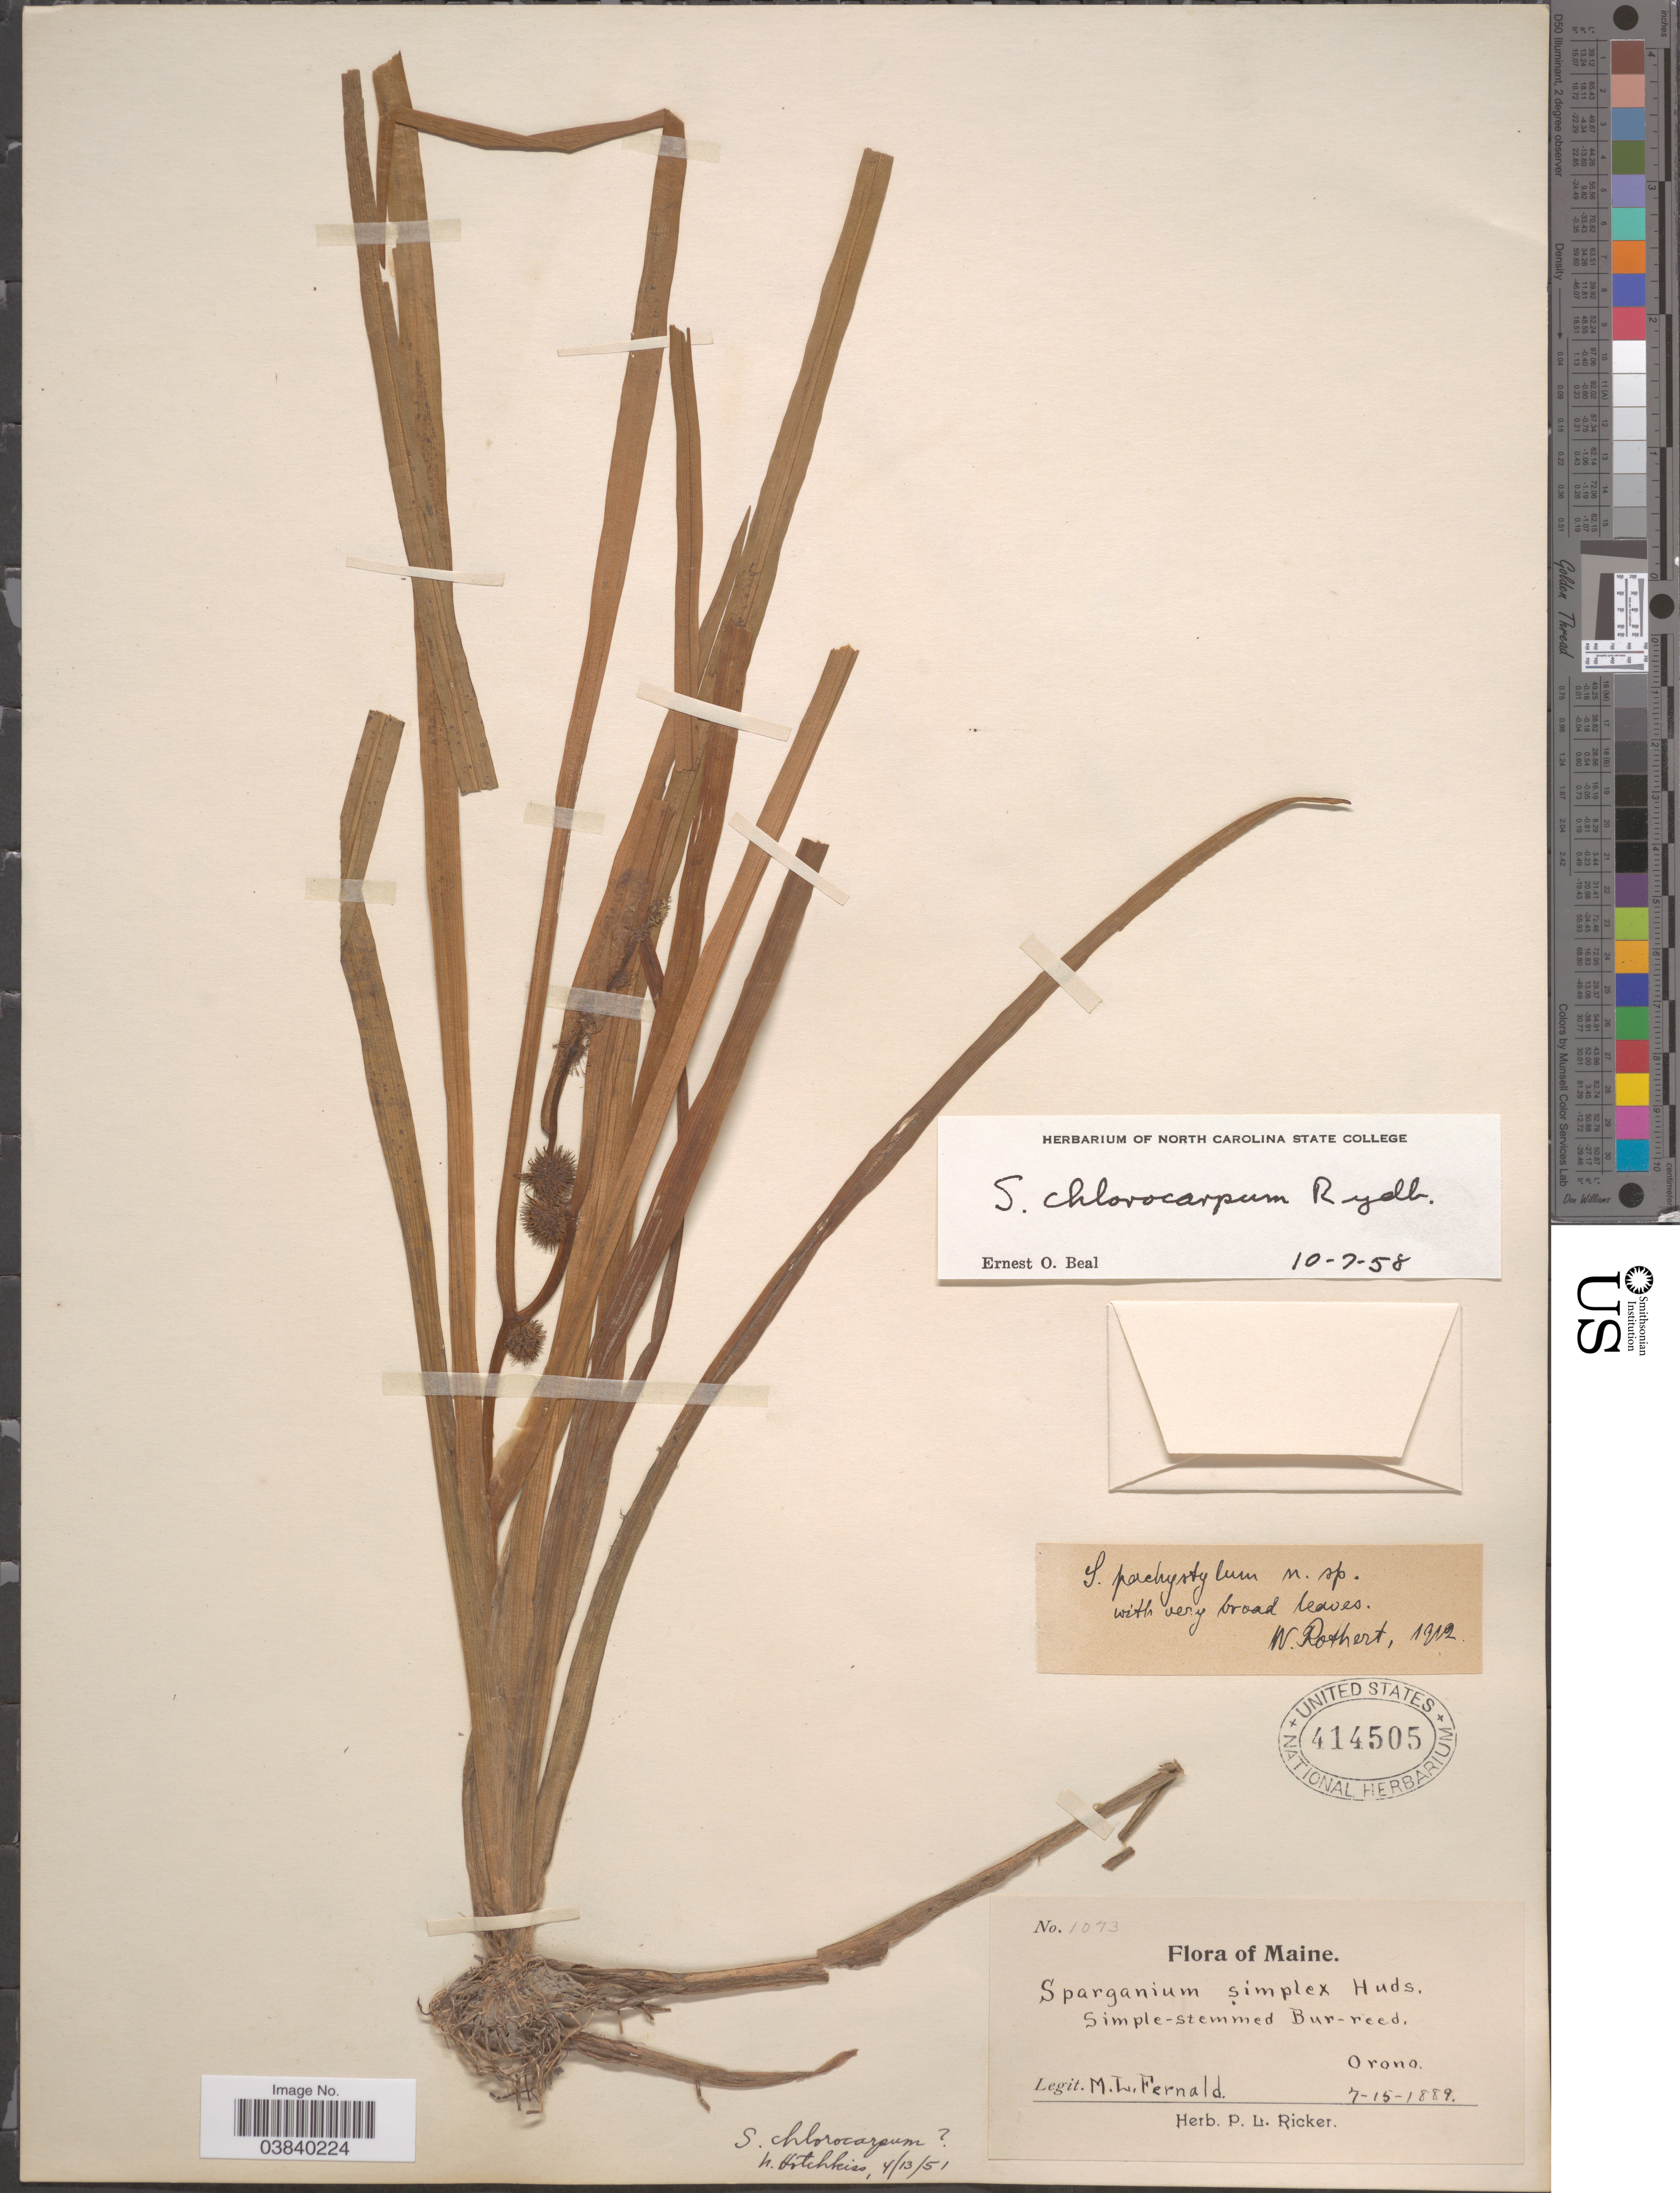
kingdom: Plantae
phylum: Tracheophyta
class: Liliopsida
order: Poales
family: Typhaceae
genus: Sparganium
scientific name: Sparganium chlorocarpum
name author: Rydb.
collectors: M. L. Fernald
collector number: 1073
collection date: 1889-07-15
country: United States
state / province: Maine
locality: Orono.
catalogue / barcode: US 414505